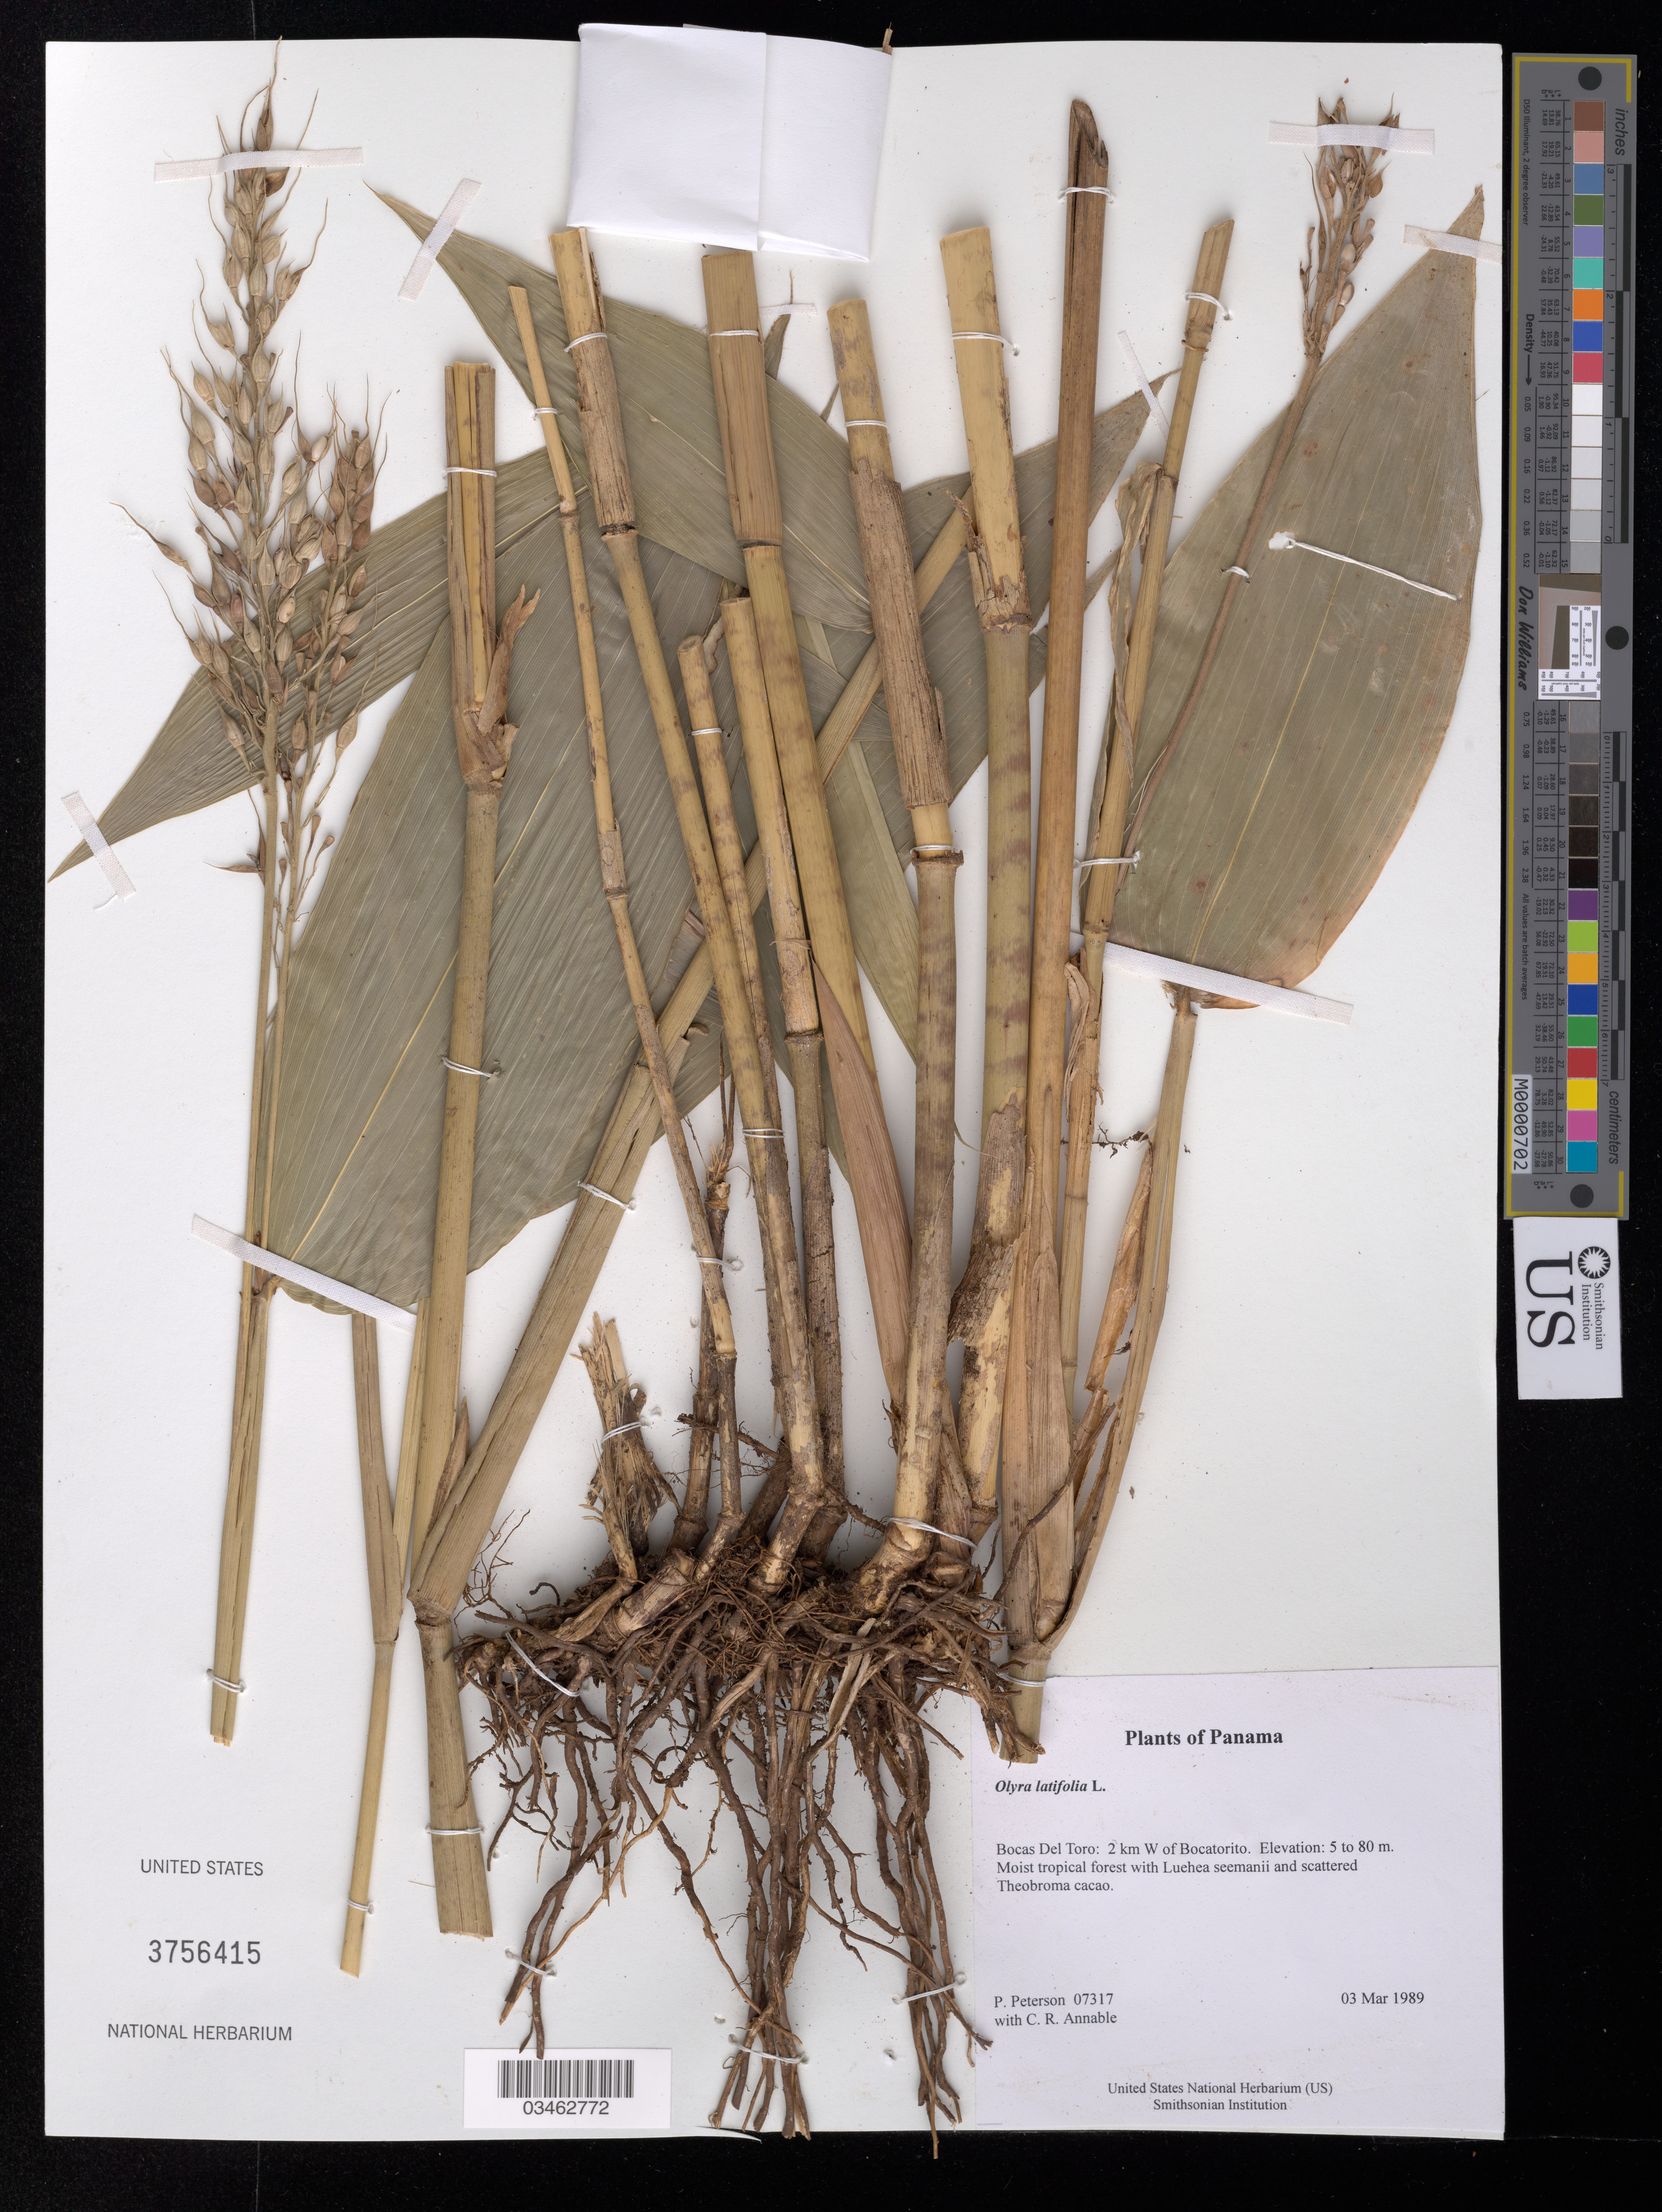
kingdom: Plantae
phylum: Tracheophyta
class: Liliopsida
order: Poales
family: Poaceae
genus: Olyra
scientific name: Olyra latifolia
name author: L.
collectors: P. M. Peterson & C. R. Annable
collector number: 07317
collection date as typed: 03 Mar 1989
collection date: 1989-03-03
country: Panama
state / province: Bocas del Toro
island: San Cristobal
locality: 2 km W of Bocatorito.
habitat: Moist tropical forest with Luehea seemanii and scattered Theobroma cacao.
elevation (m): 5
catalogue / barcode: US 3756415